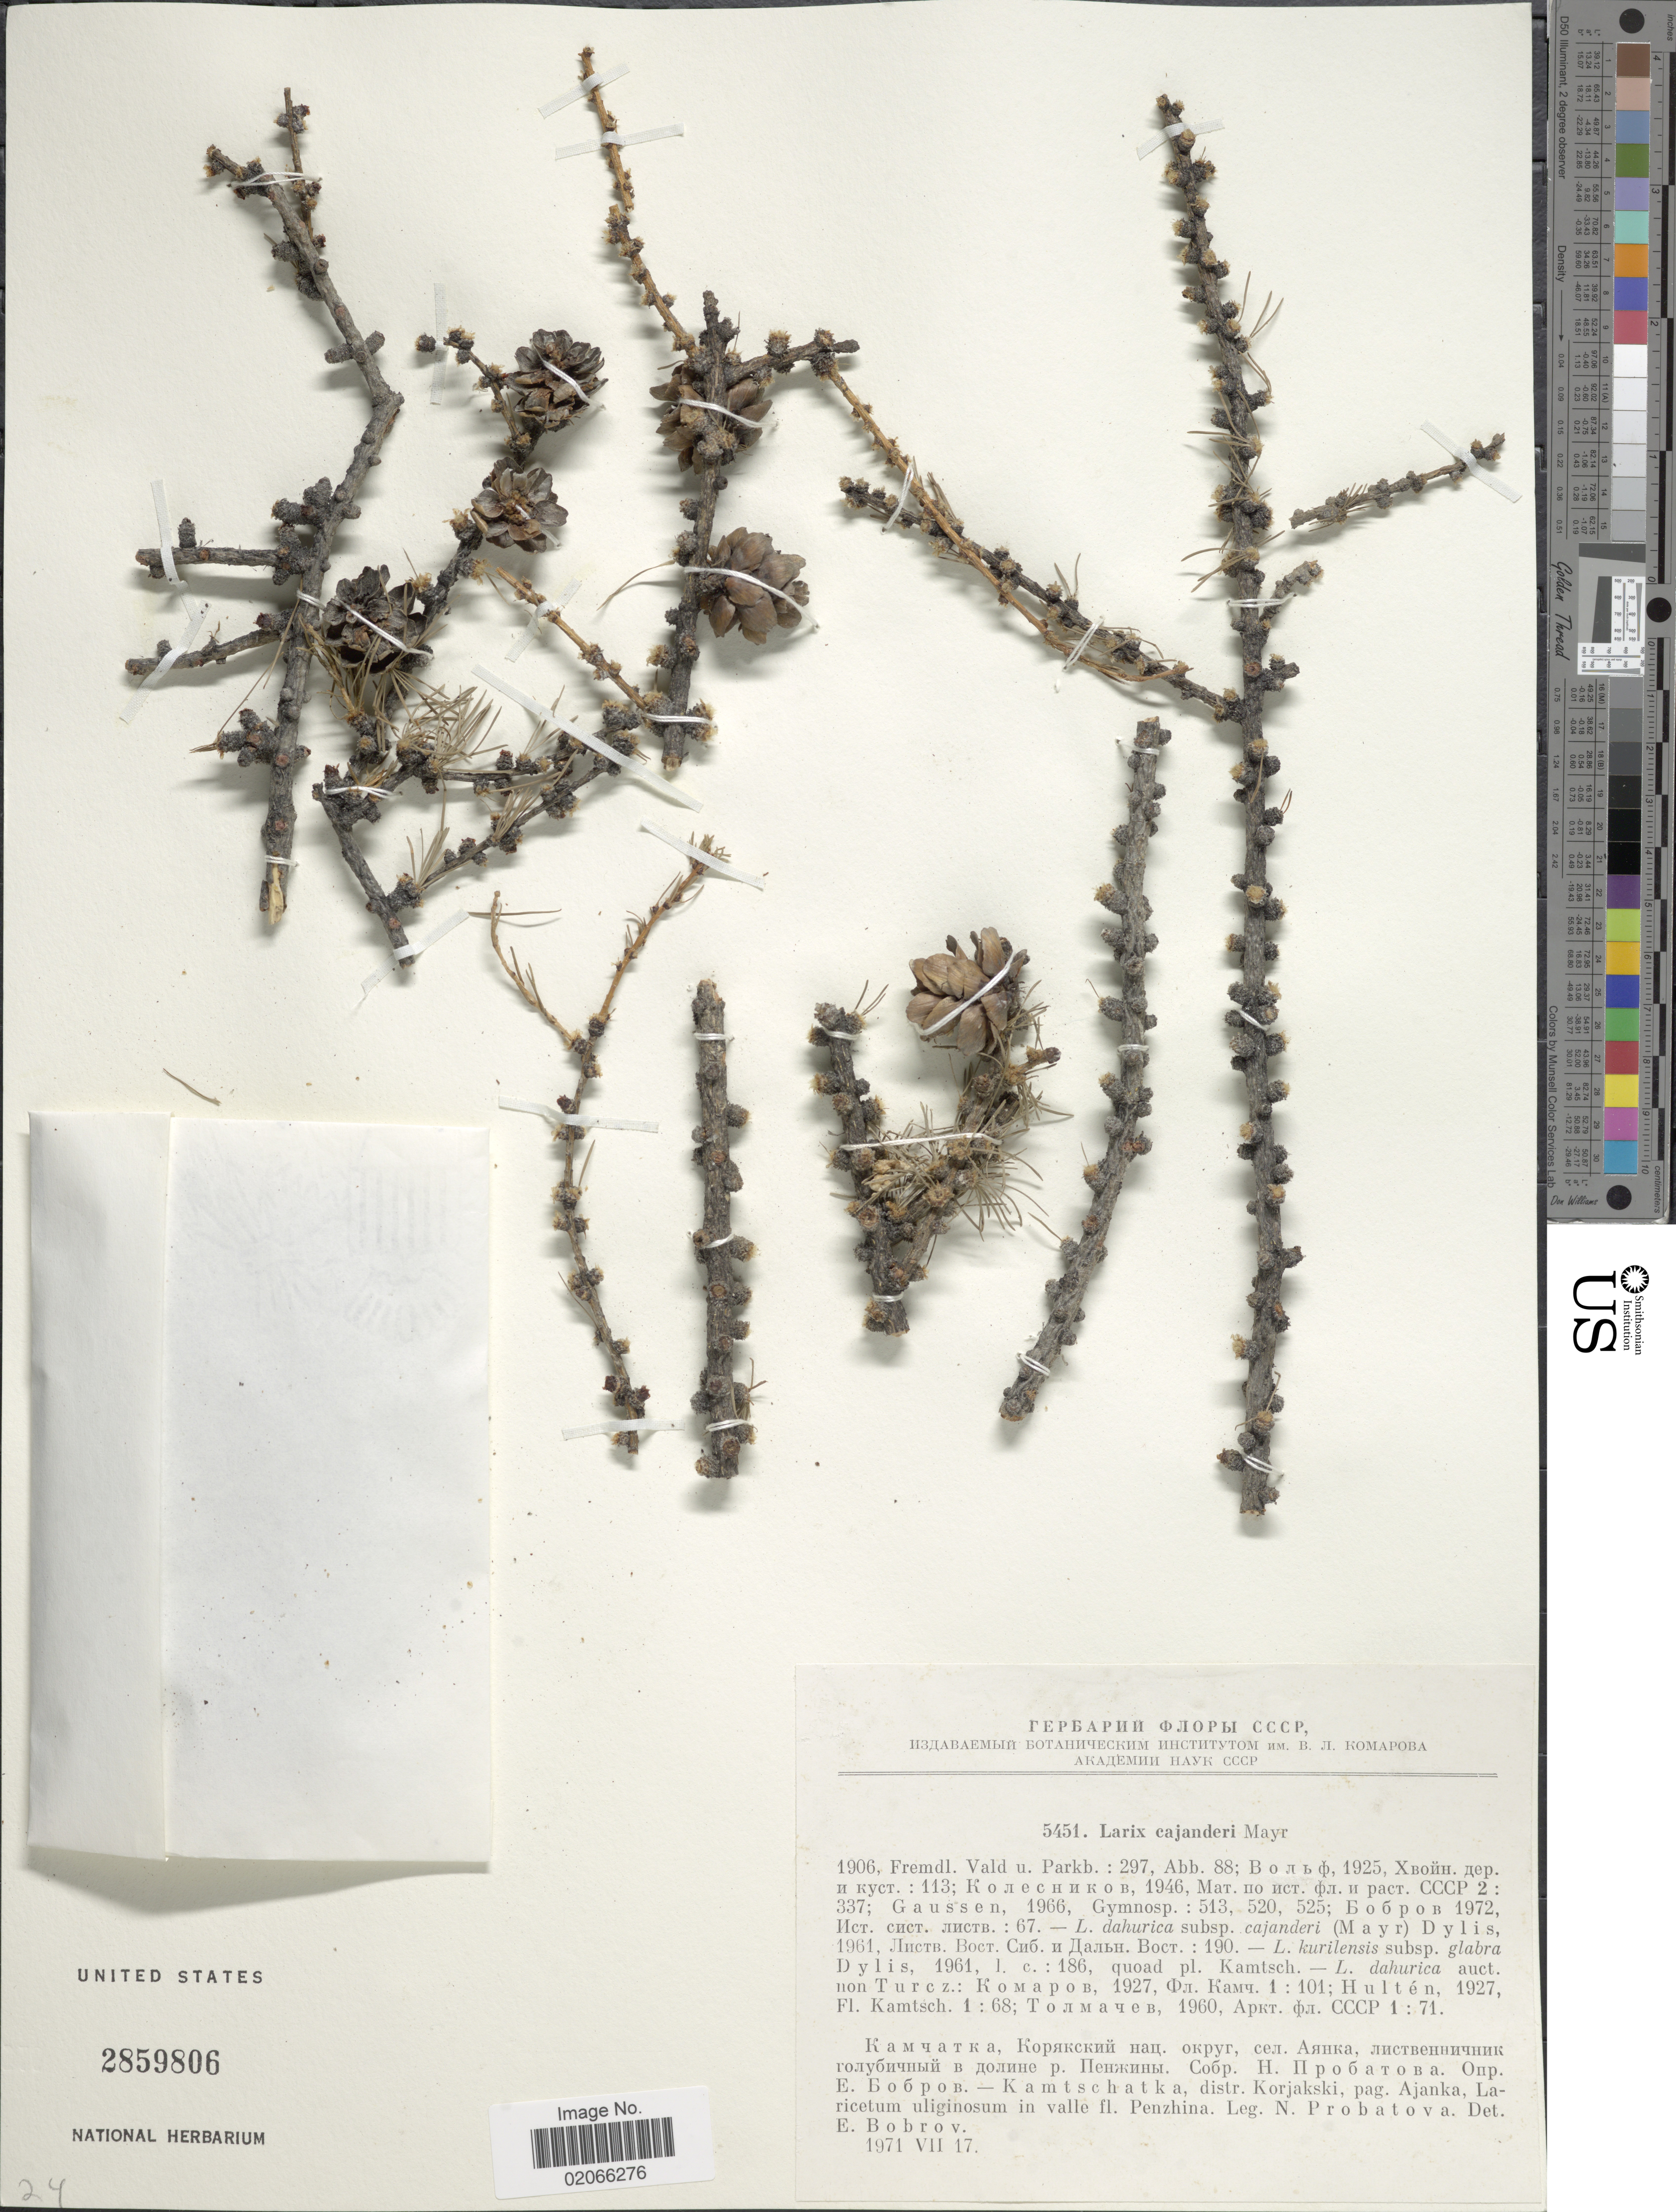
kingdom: Plantae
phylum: Tracheophyta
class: Pinopsida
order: Pinales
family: Pinaceae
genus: Larix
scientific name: Larix cajanderi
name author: Mayr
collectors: N. S. Probatova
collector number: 5451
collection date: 1971-07-17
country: Russian Federation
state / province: Kamchatka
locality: Kamtschatka, distr. Korjakski, pag. Ajanka, Laricetum uliginosum in valle fl. Penzhina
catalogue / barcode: US 2859806